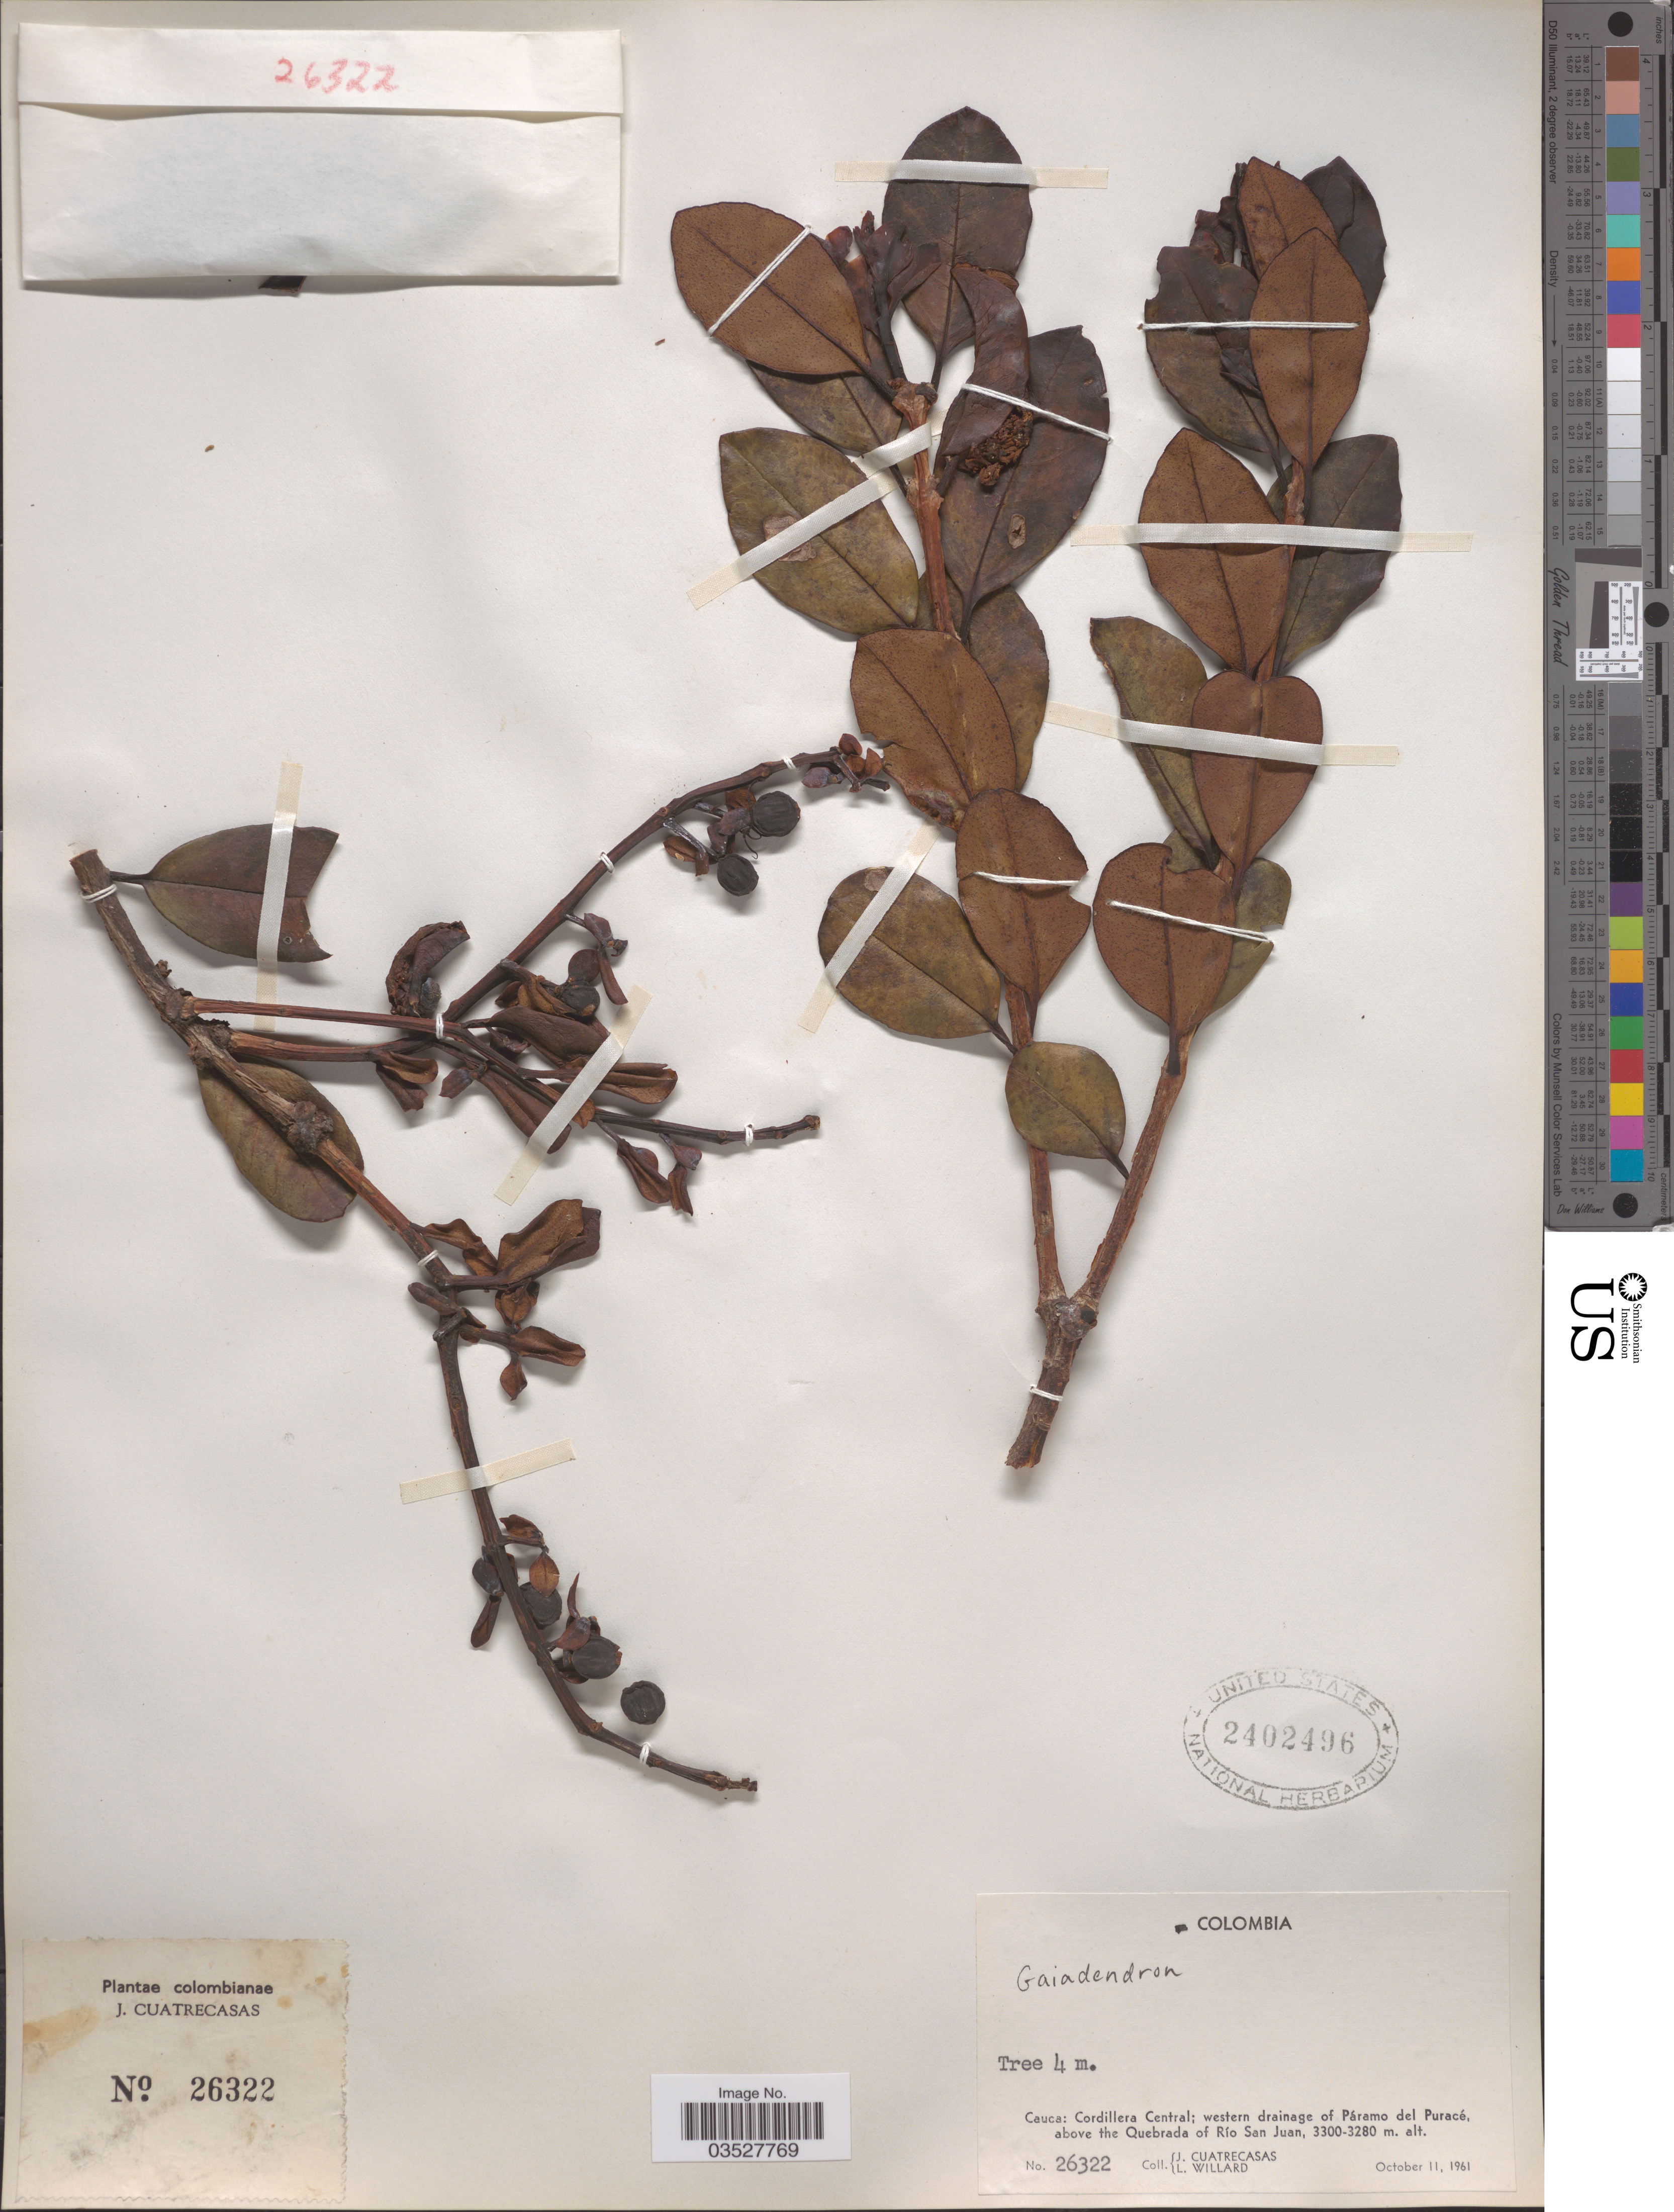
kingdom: Plantae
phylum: Tracheophyta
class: Magnoliopsida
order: Santalales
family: Loranthaceae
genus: Gaiadendron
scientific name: Gaiadendron sp.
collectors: J. Cuatrecasas & L. Willard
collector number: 26322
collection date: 1961-10-11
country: Colombia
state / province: Cauca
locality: Cordillera Central; western drainage of Páramo del Puracé, above the Quebrada of Río San Juan.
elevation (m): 3280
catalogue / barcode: US 2402496